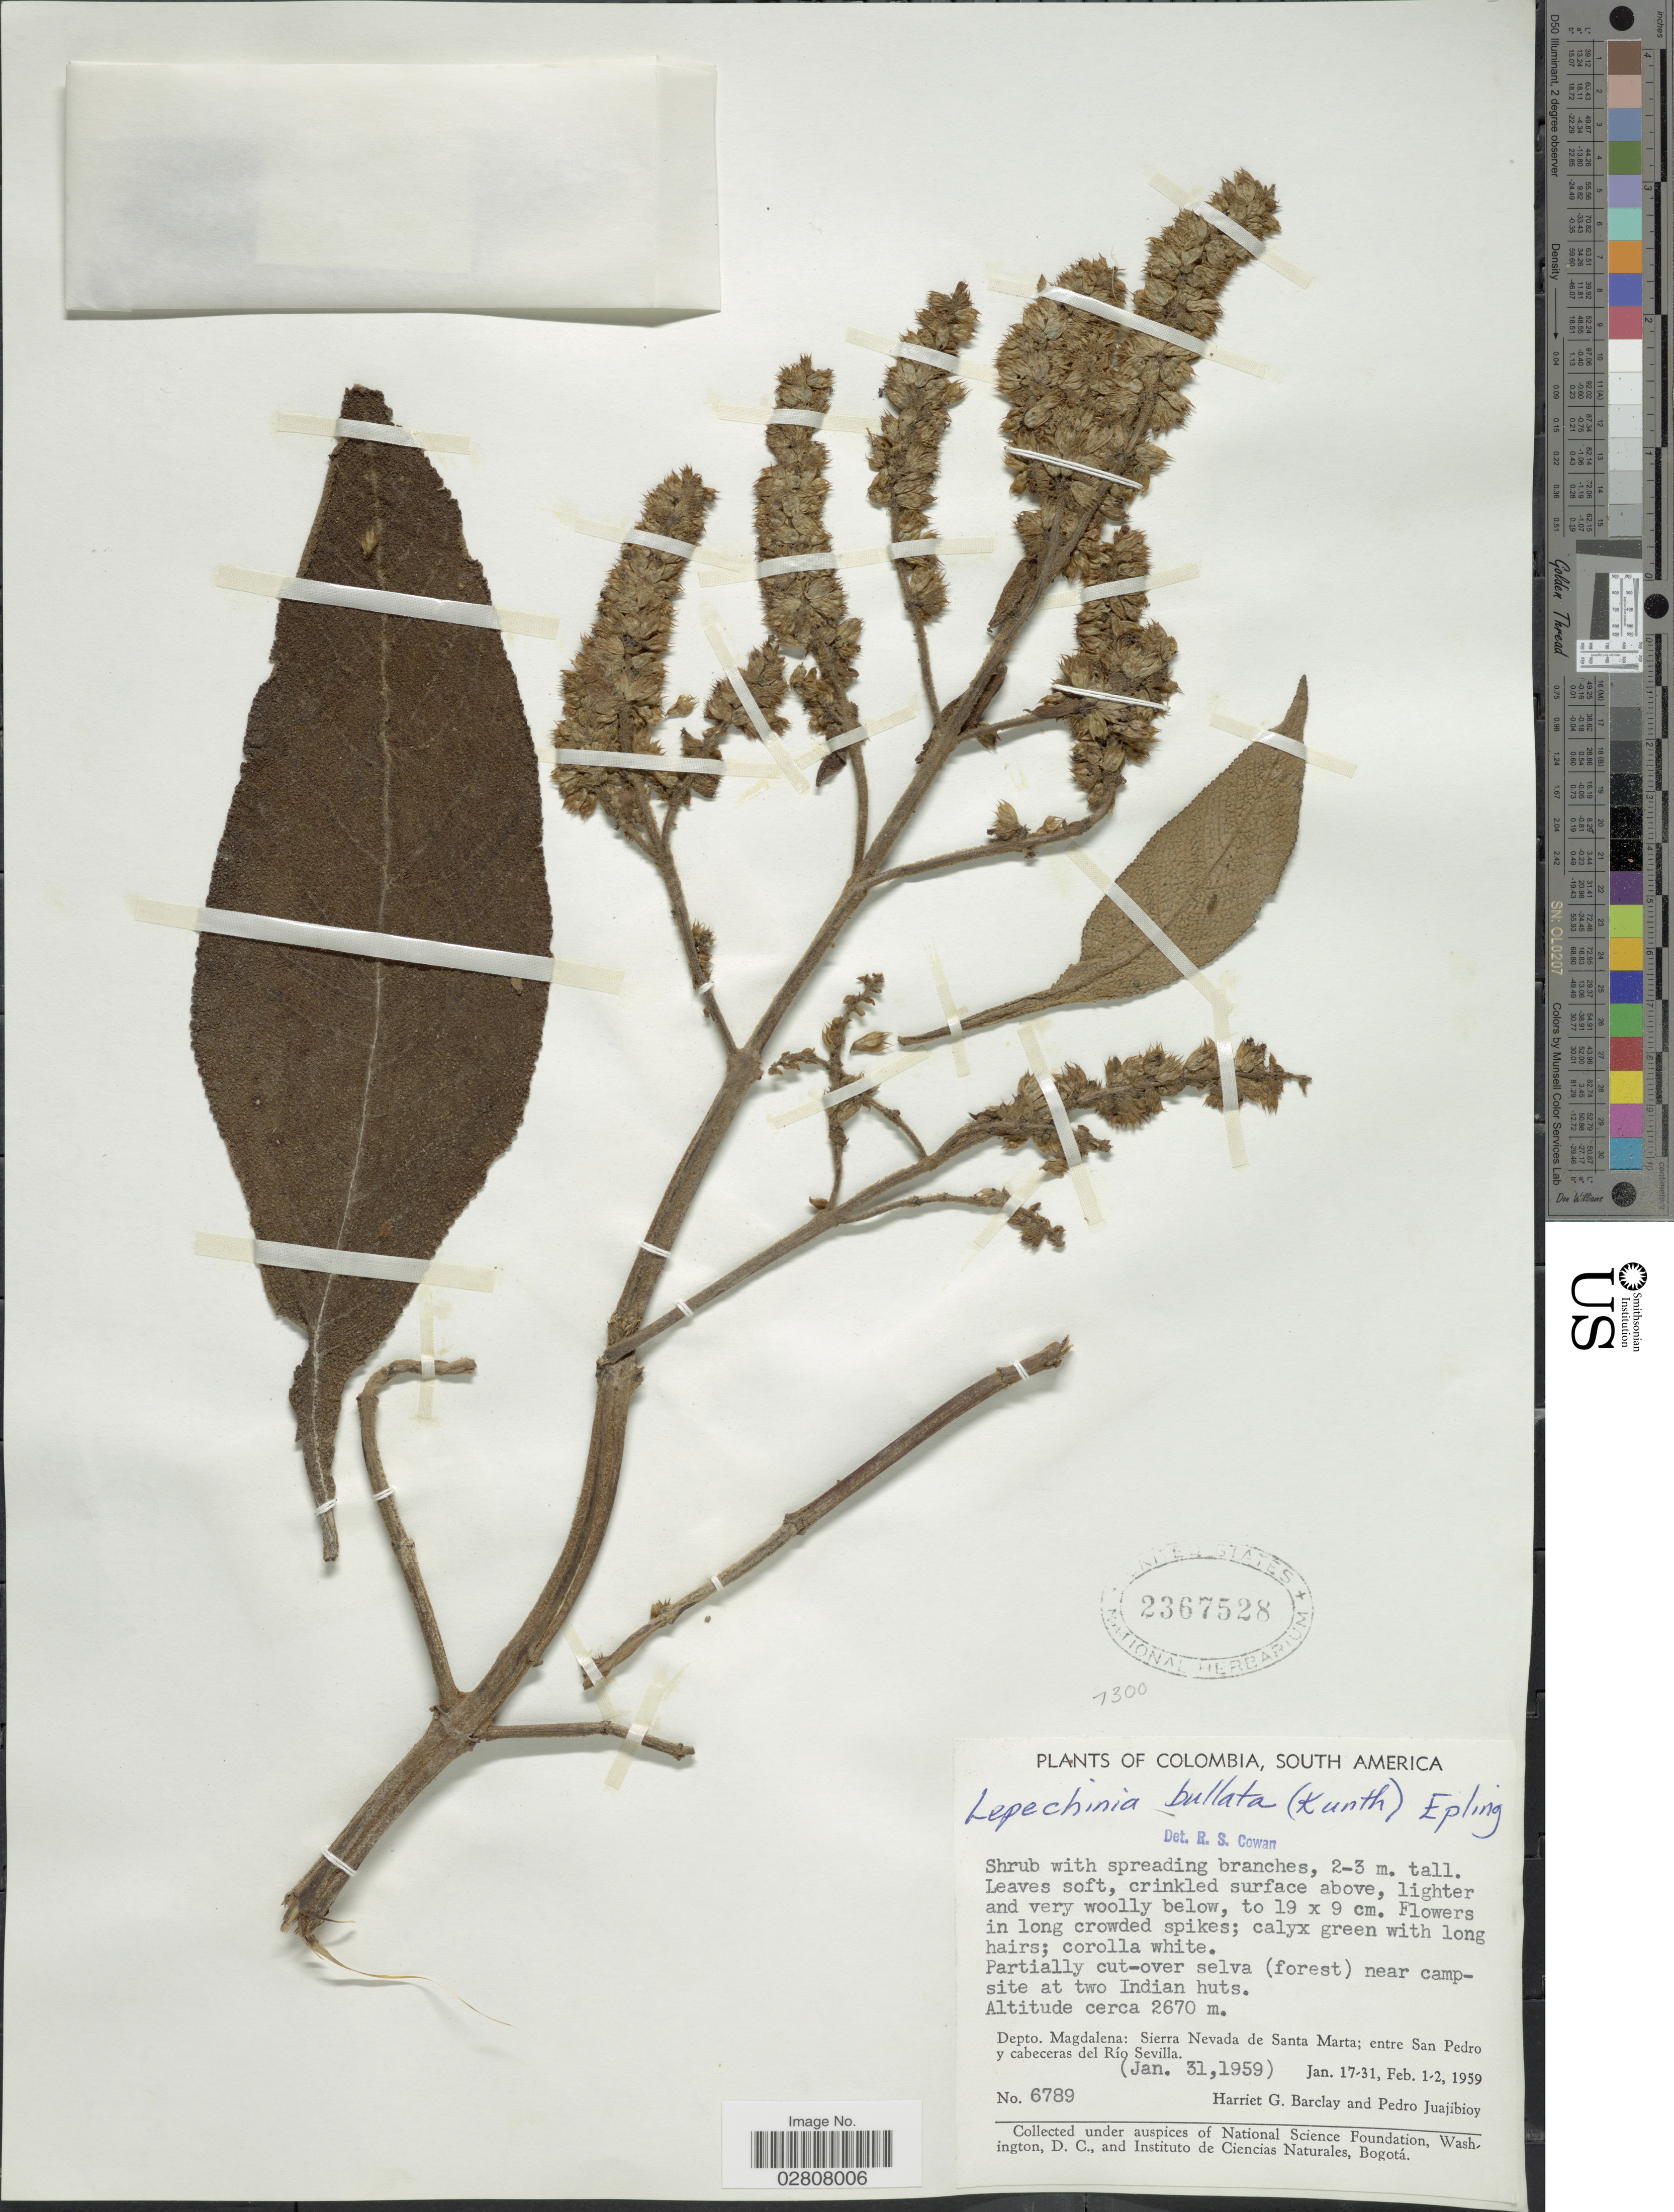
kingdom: Plantae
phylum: Tracheophyta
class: Magnoliopsida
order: Lamiales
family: Lamiaceae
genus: Lepechinia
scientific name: Lepechinia bullata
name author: (Kunth) Epling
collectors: H. G. Barclay & P. Juajibioy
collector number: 6789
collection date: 1959-01-31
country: Colombia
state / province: Magdalena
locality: Depto. Magdalena: Sierra Nevada de Santa Marta; entre San Pedro y cabeceras del Río Sevilla.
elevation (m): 2670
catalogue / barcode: US 2367528